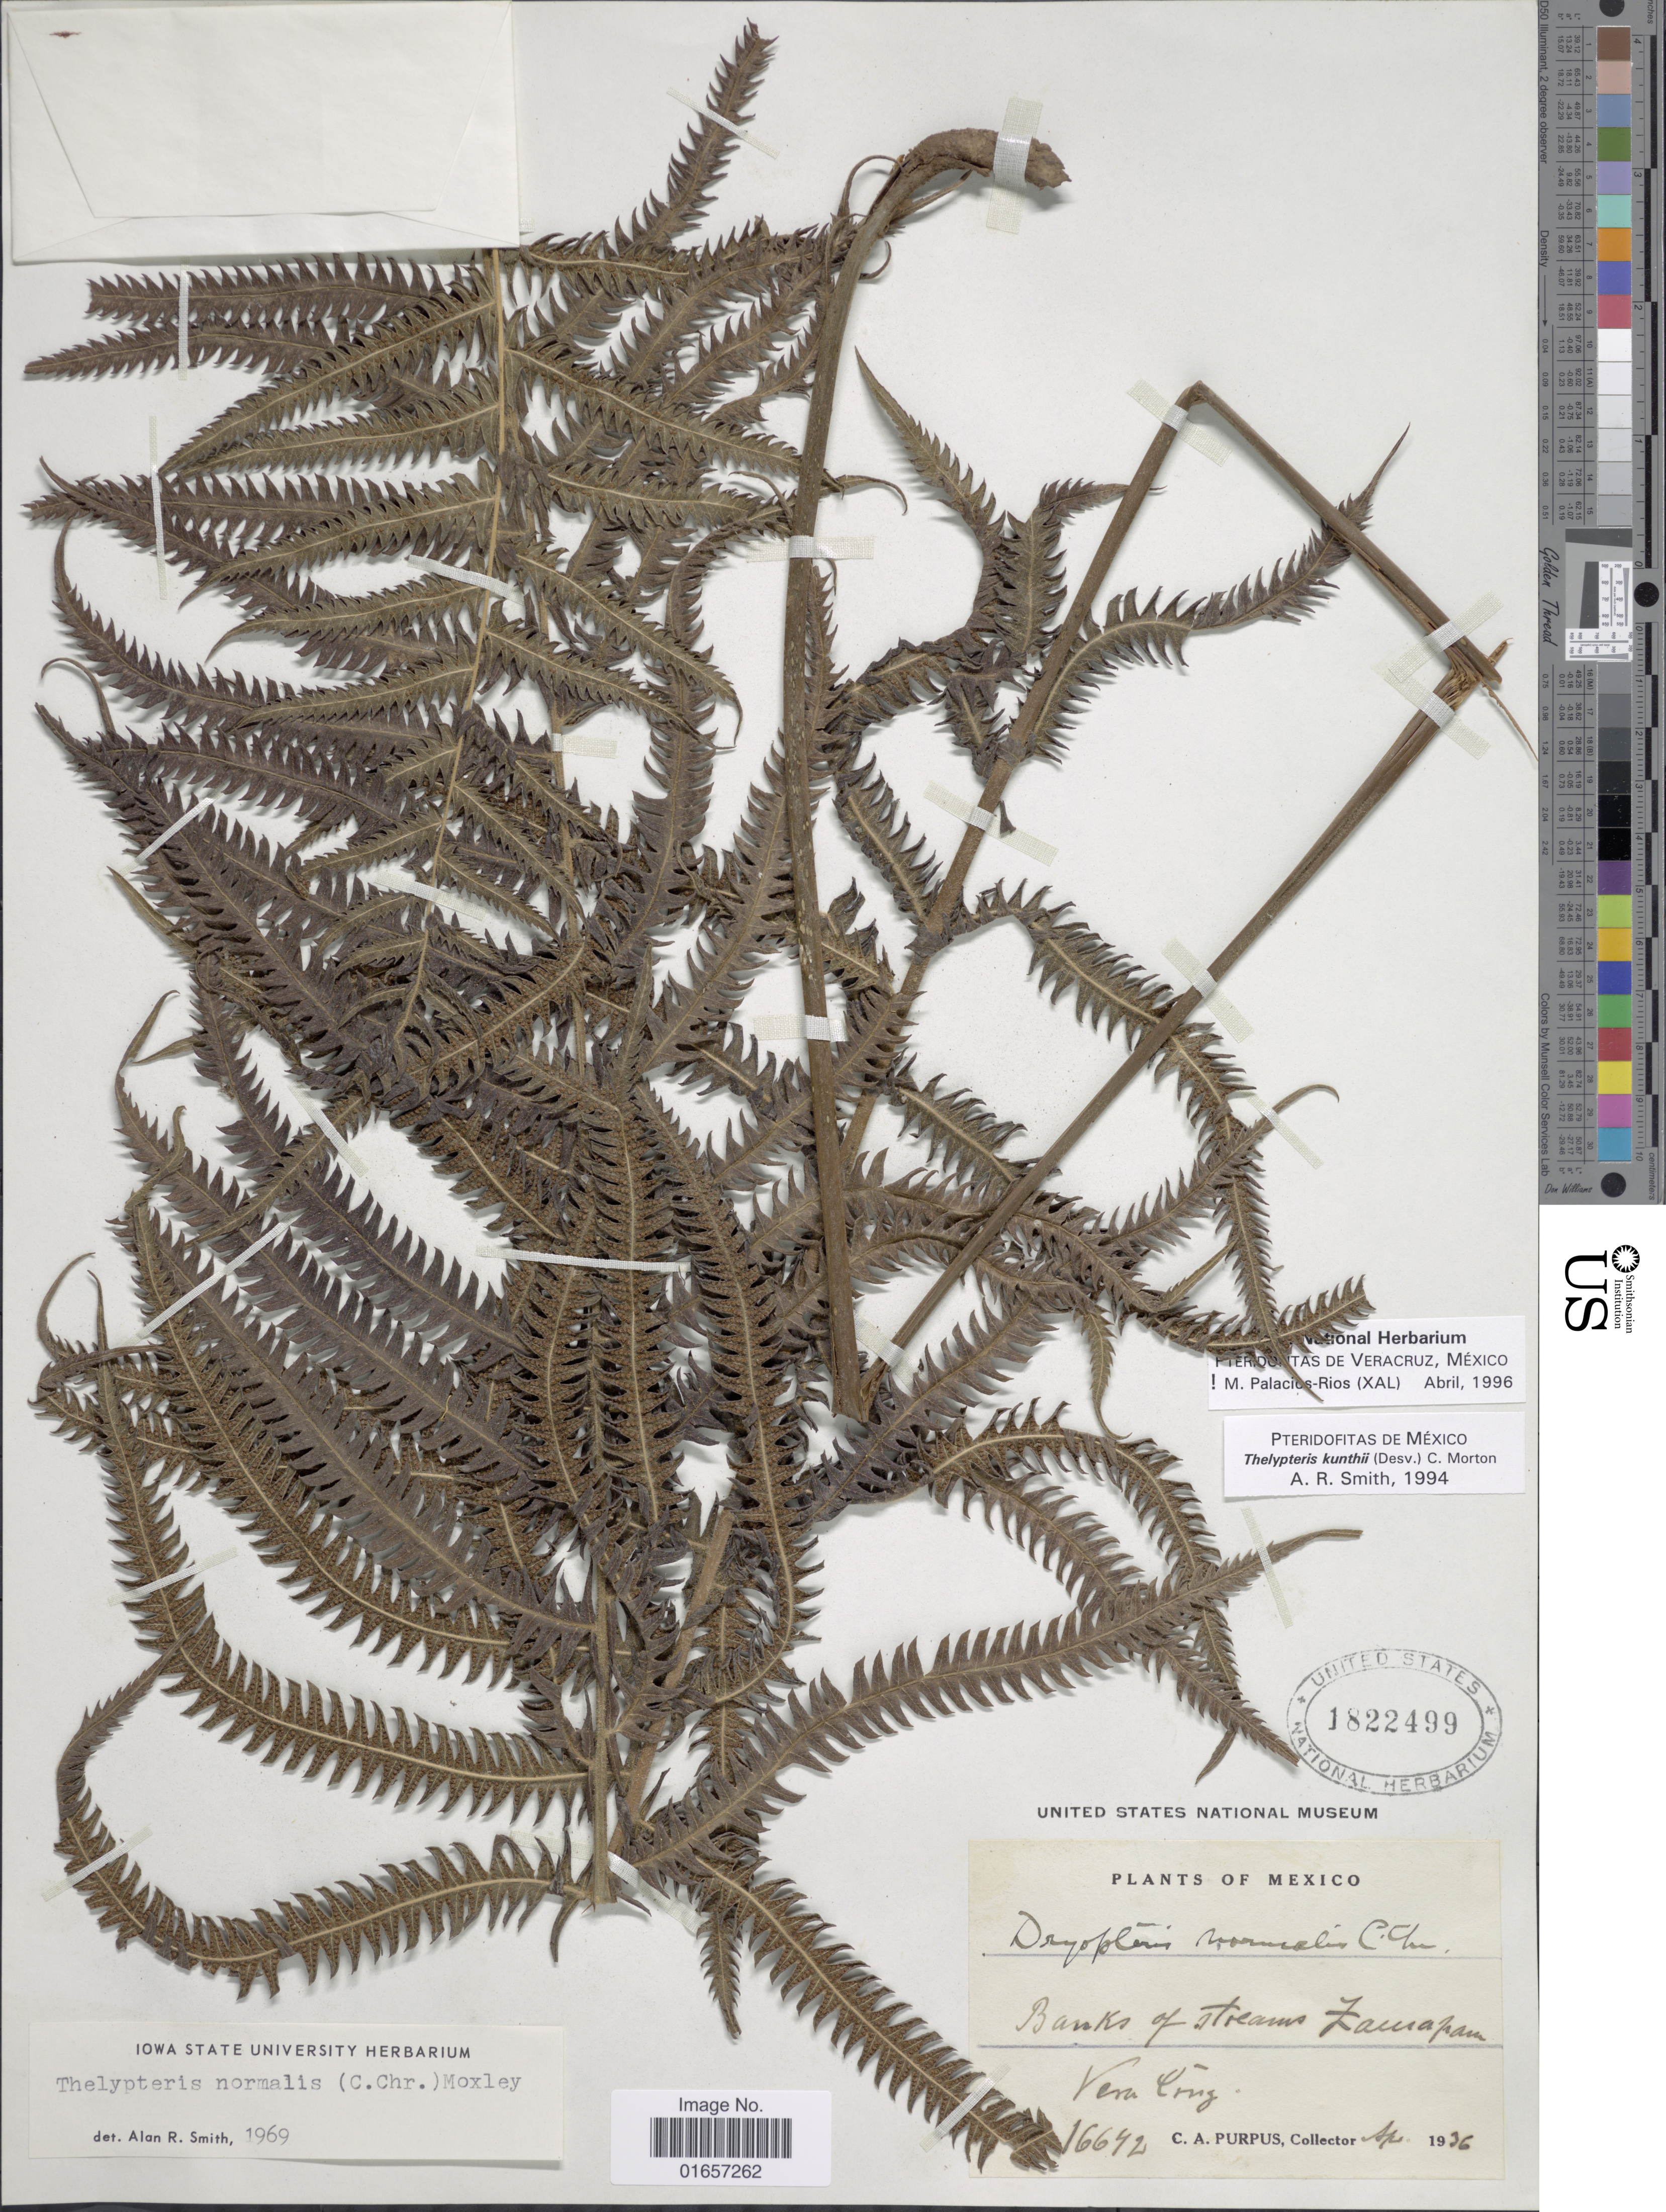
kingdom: Plantae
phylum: Tracheophyta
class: Polypodiopsida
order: Polypodiales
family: Thelypteridaceae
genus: Christella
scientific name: Christella kunthii comb. ined.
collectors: C. A. Purpus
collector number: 16642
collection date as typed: sept 1936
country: Mexico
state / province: Veracruz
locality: Banks of stream Zacuapan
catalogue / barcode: US 1822499